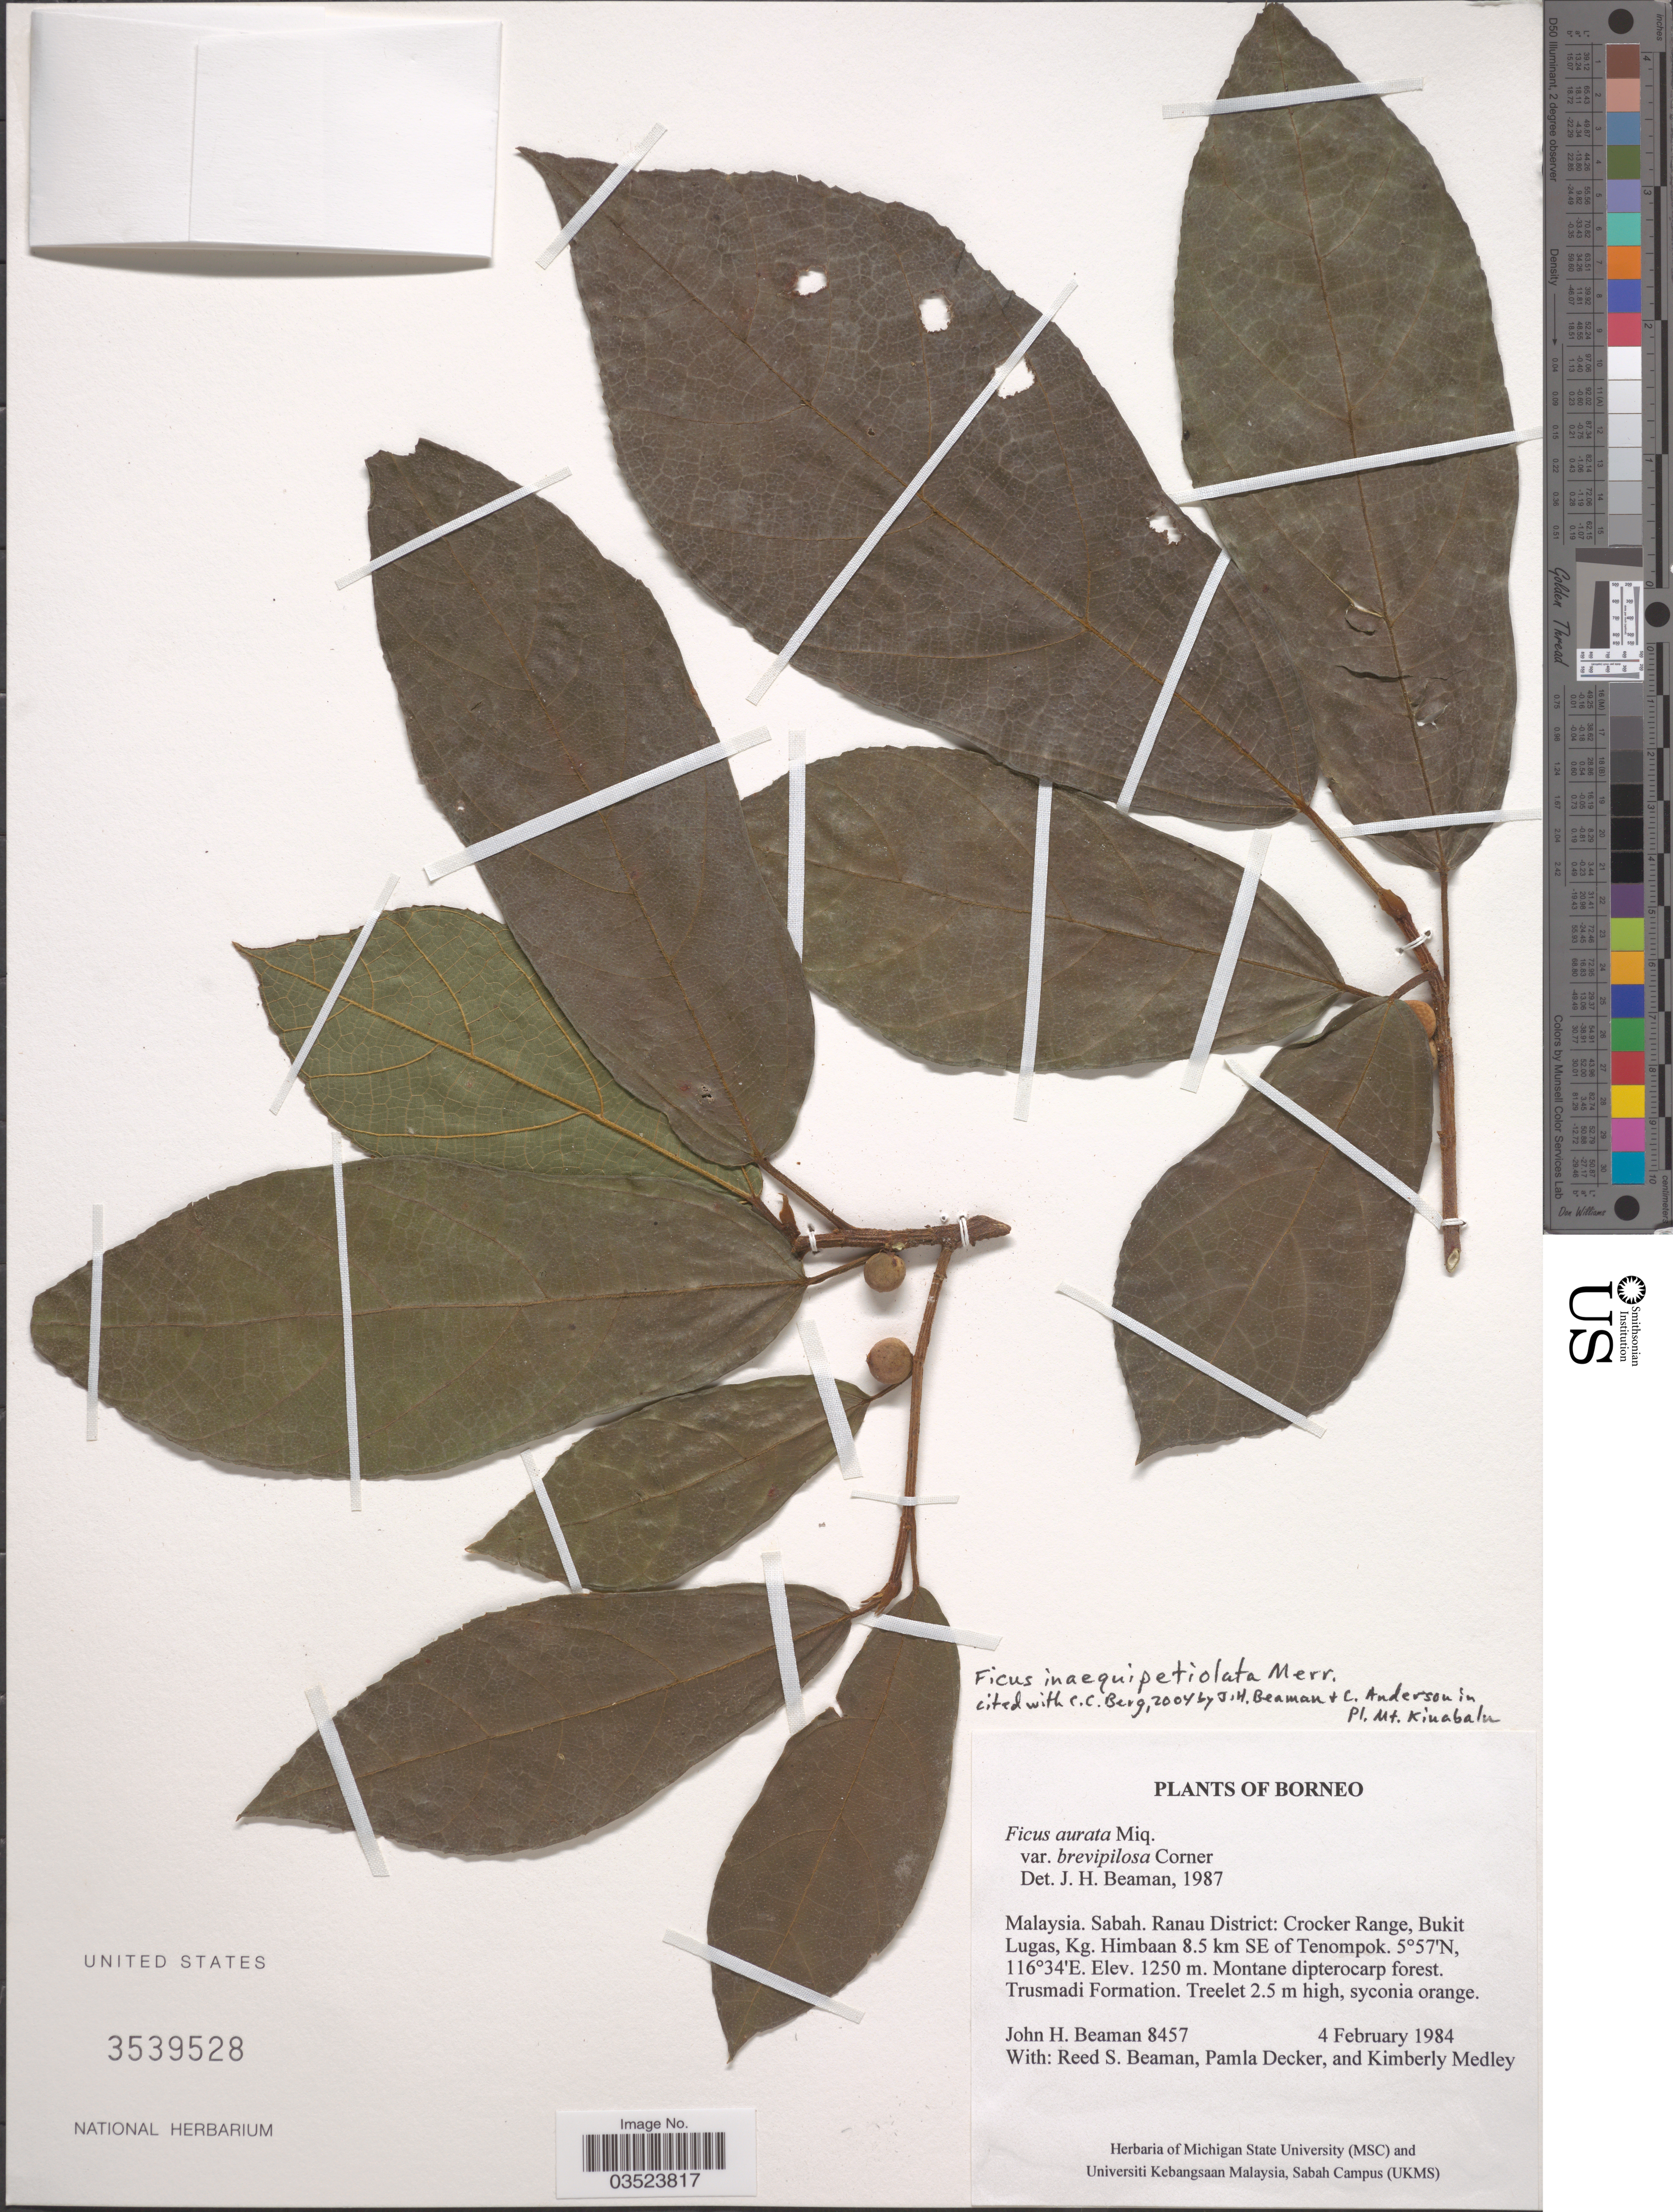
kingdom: Plantae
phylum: Tracheophyta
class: Magnoliopsida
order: Rosales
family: Moraceae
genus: Ficus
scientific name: Ficus inaequipetiolata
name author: Merr.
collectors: J. H. Beaman, R. S. Beaman, P. Decker & K. Medley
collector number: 8457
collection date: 1984-02-04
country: Malaysia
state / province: Sabah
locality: Borneo. Ranau District: Crocker Range, Bukit Lugas, Kg. Himbaan 8.5 km SE of Tenompok.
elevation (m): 1250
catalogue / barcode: US 3539528